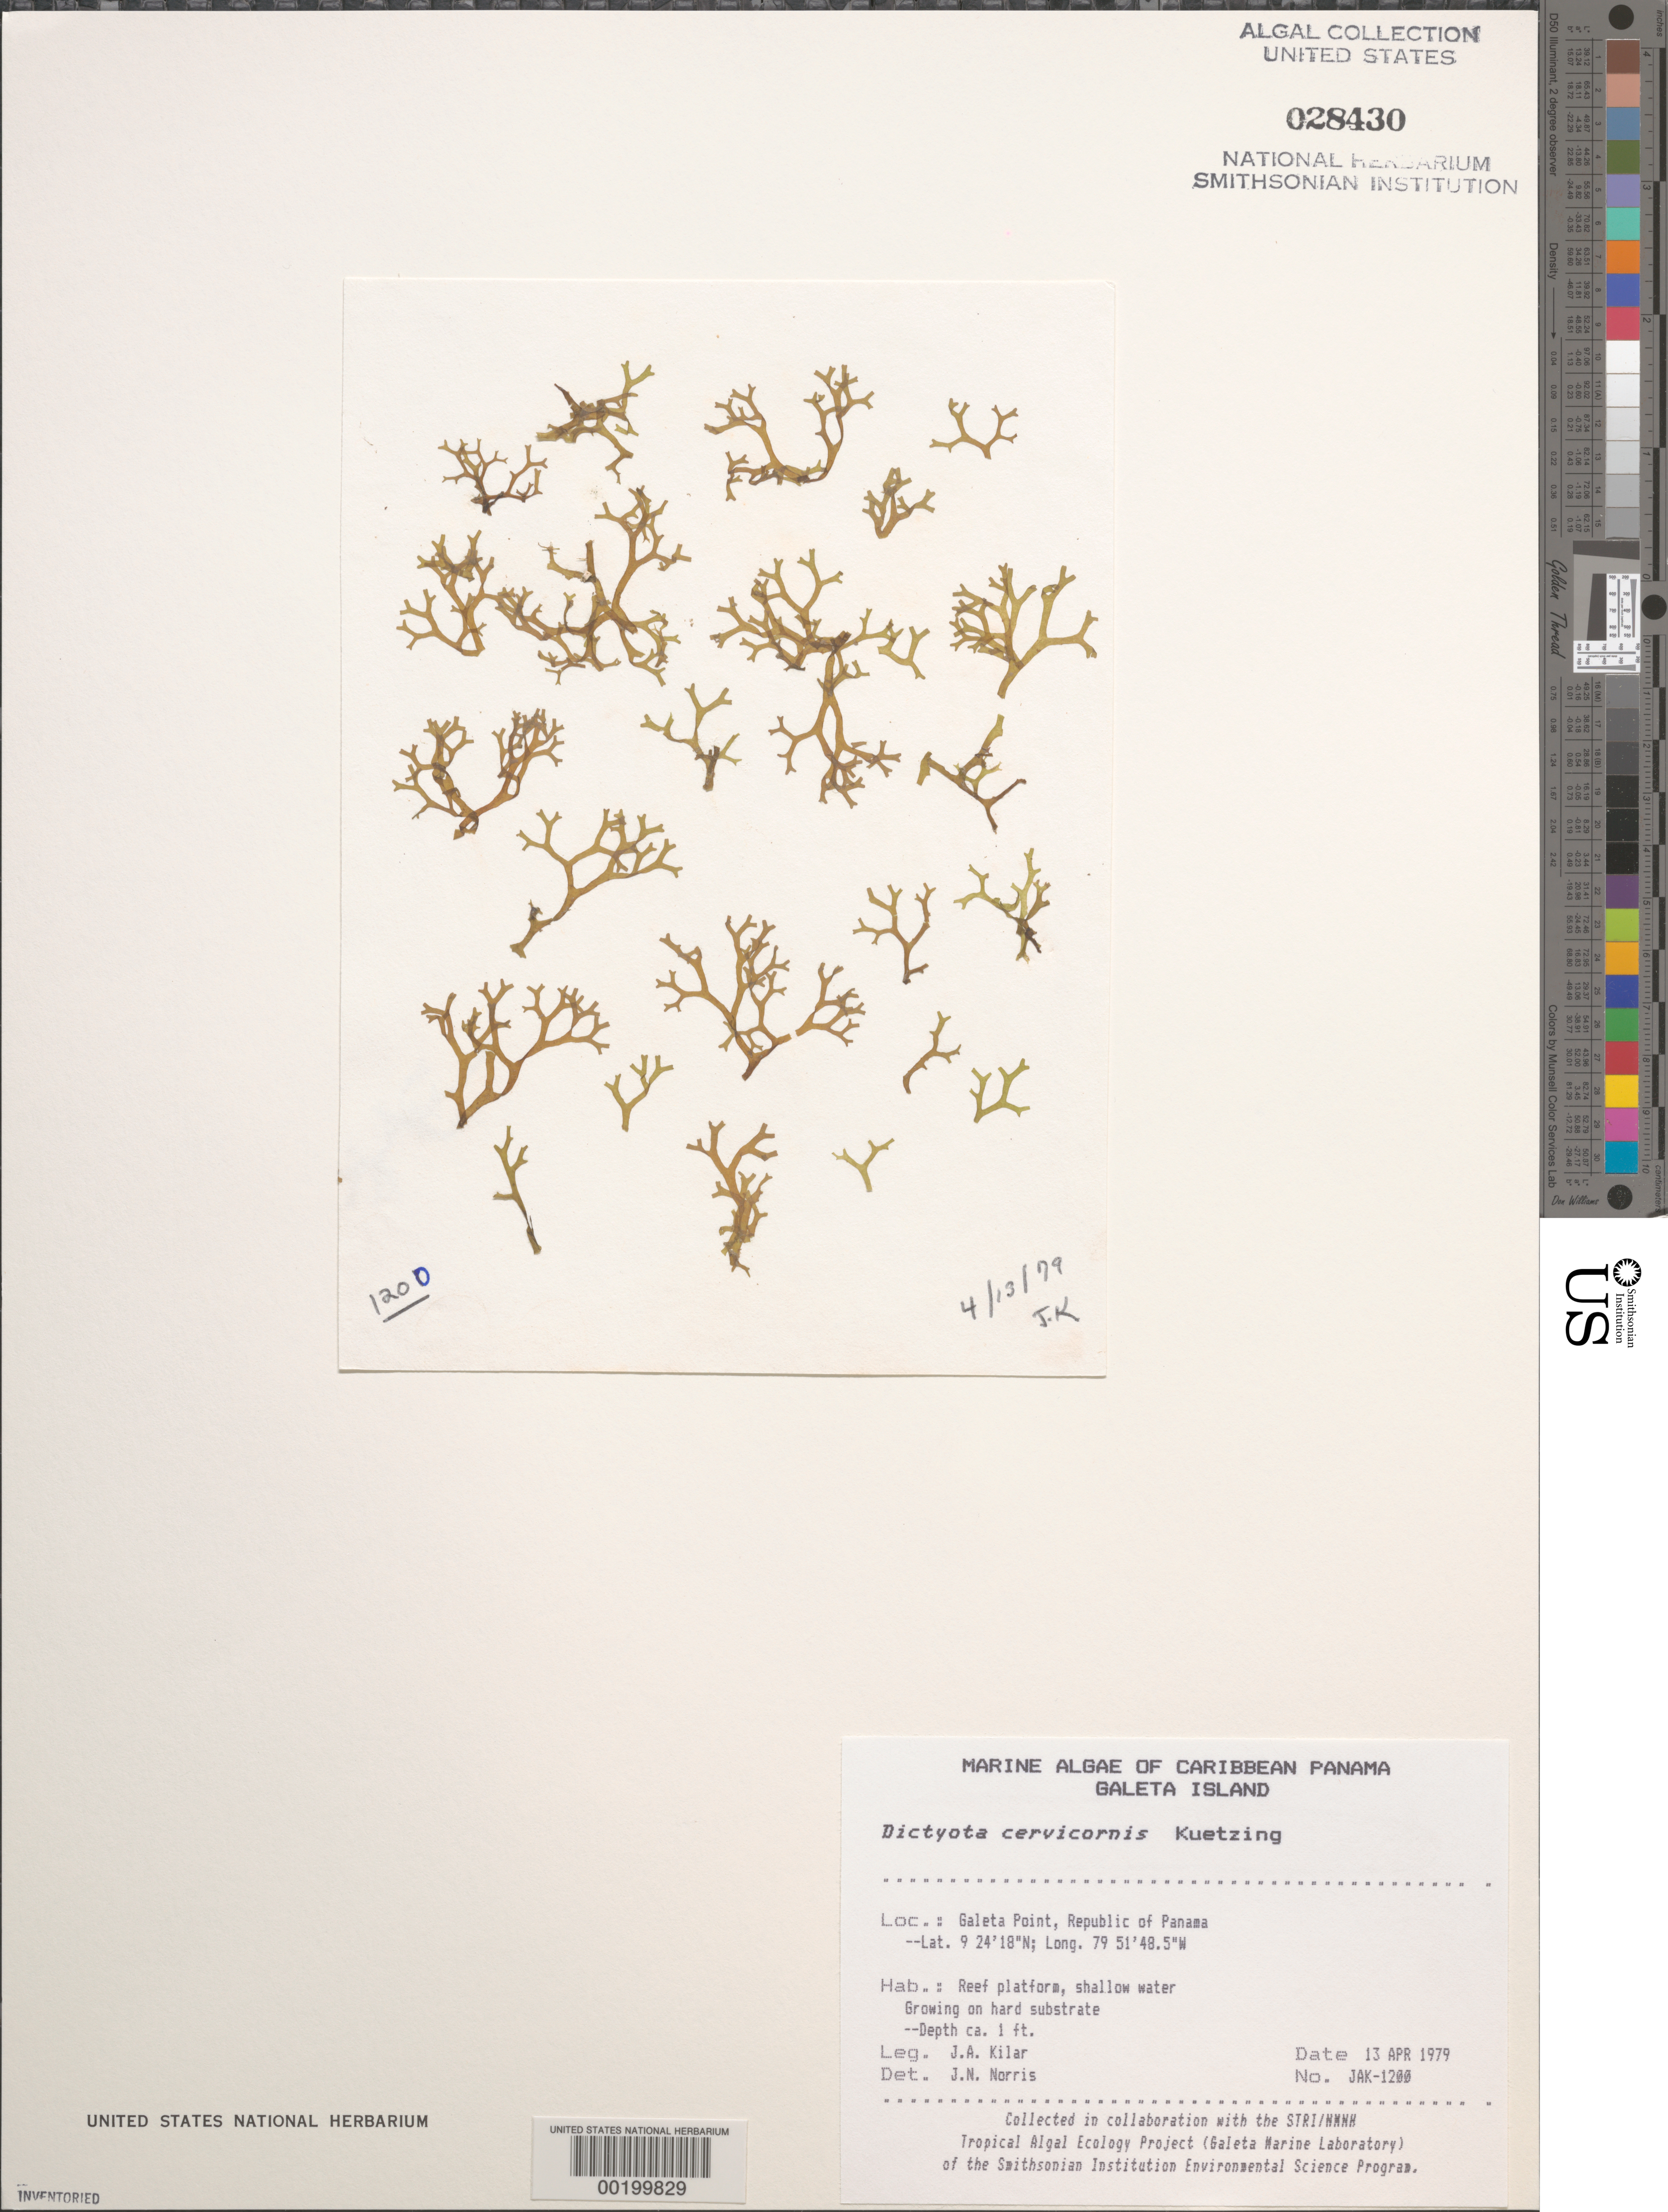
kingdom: Chromista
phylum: Ochrophyta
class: Phaeophyceae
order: Dictyotales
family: Dictyotaceae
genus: Dictyota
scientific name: Dictyota cervicornis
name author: Kütz.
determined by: Norris, James N.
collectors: J. A. Kilar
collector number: JAK-1200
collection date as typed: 13 Apr 1979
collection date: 1979-04-13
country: Panama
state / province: Colón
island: Galeta Island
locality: Galeta Point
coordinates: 9 24' 18" N, 79 51' 48.5" W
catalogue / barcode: US 28430